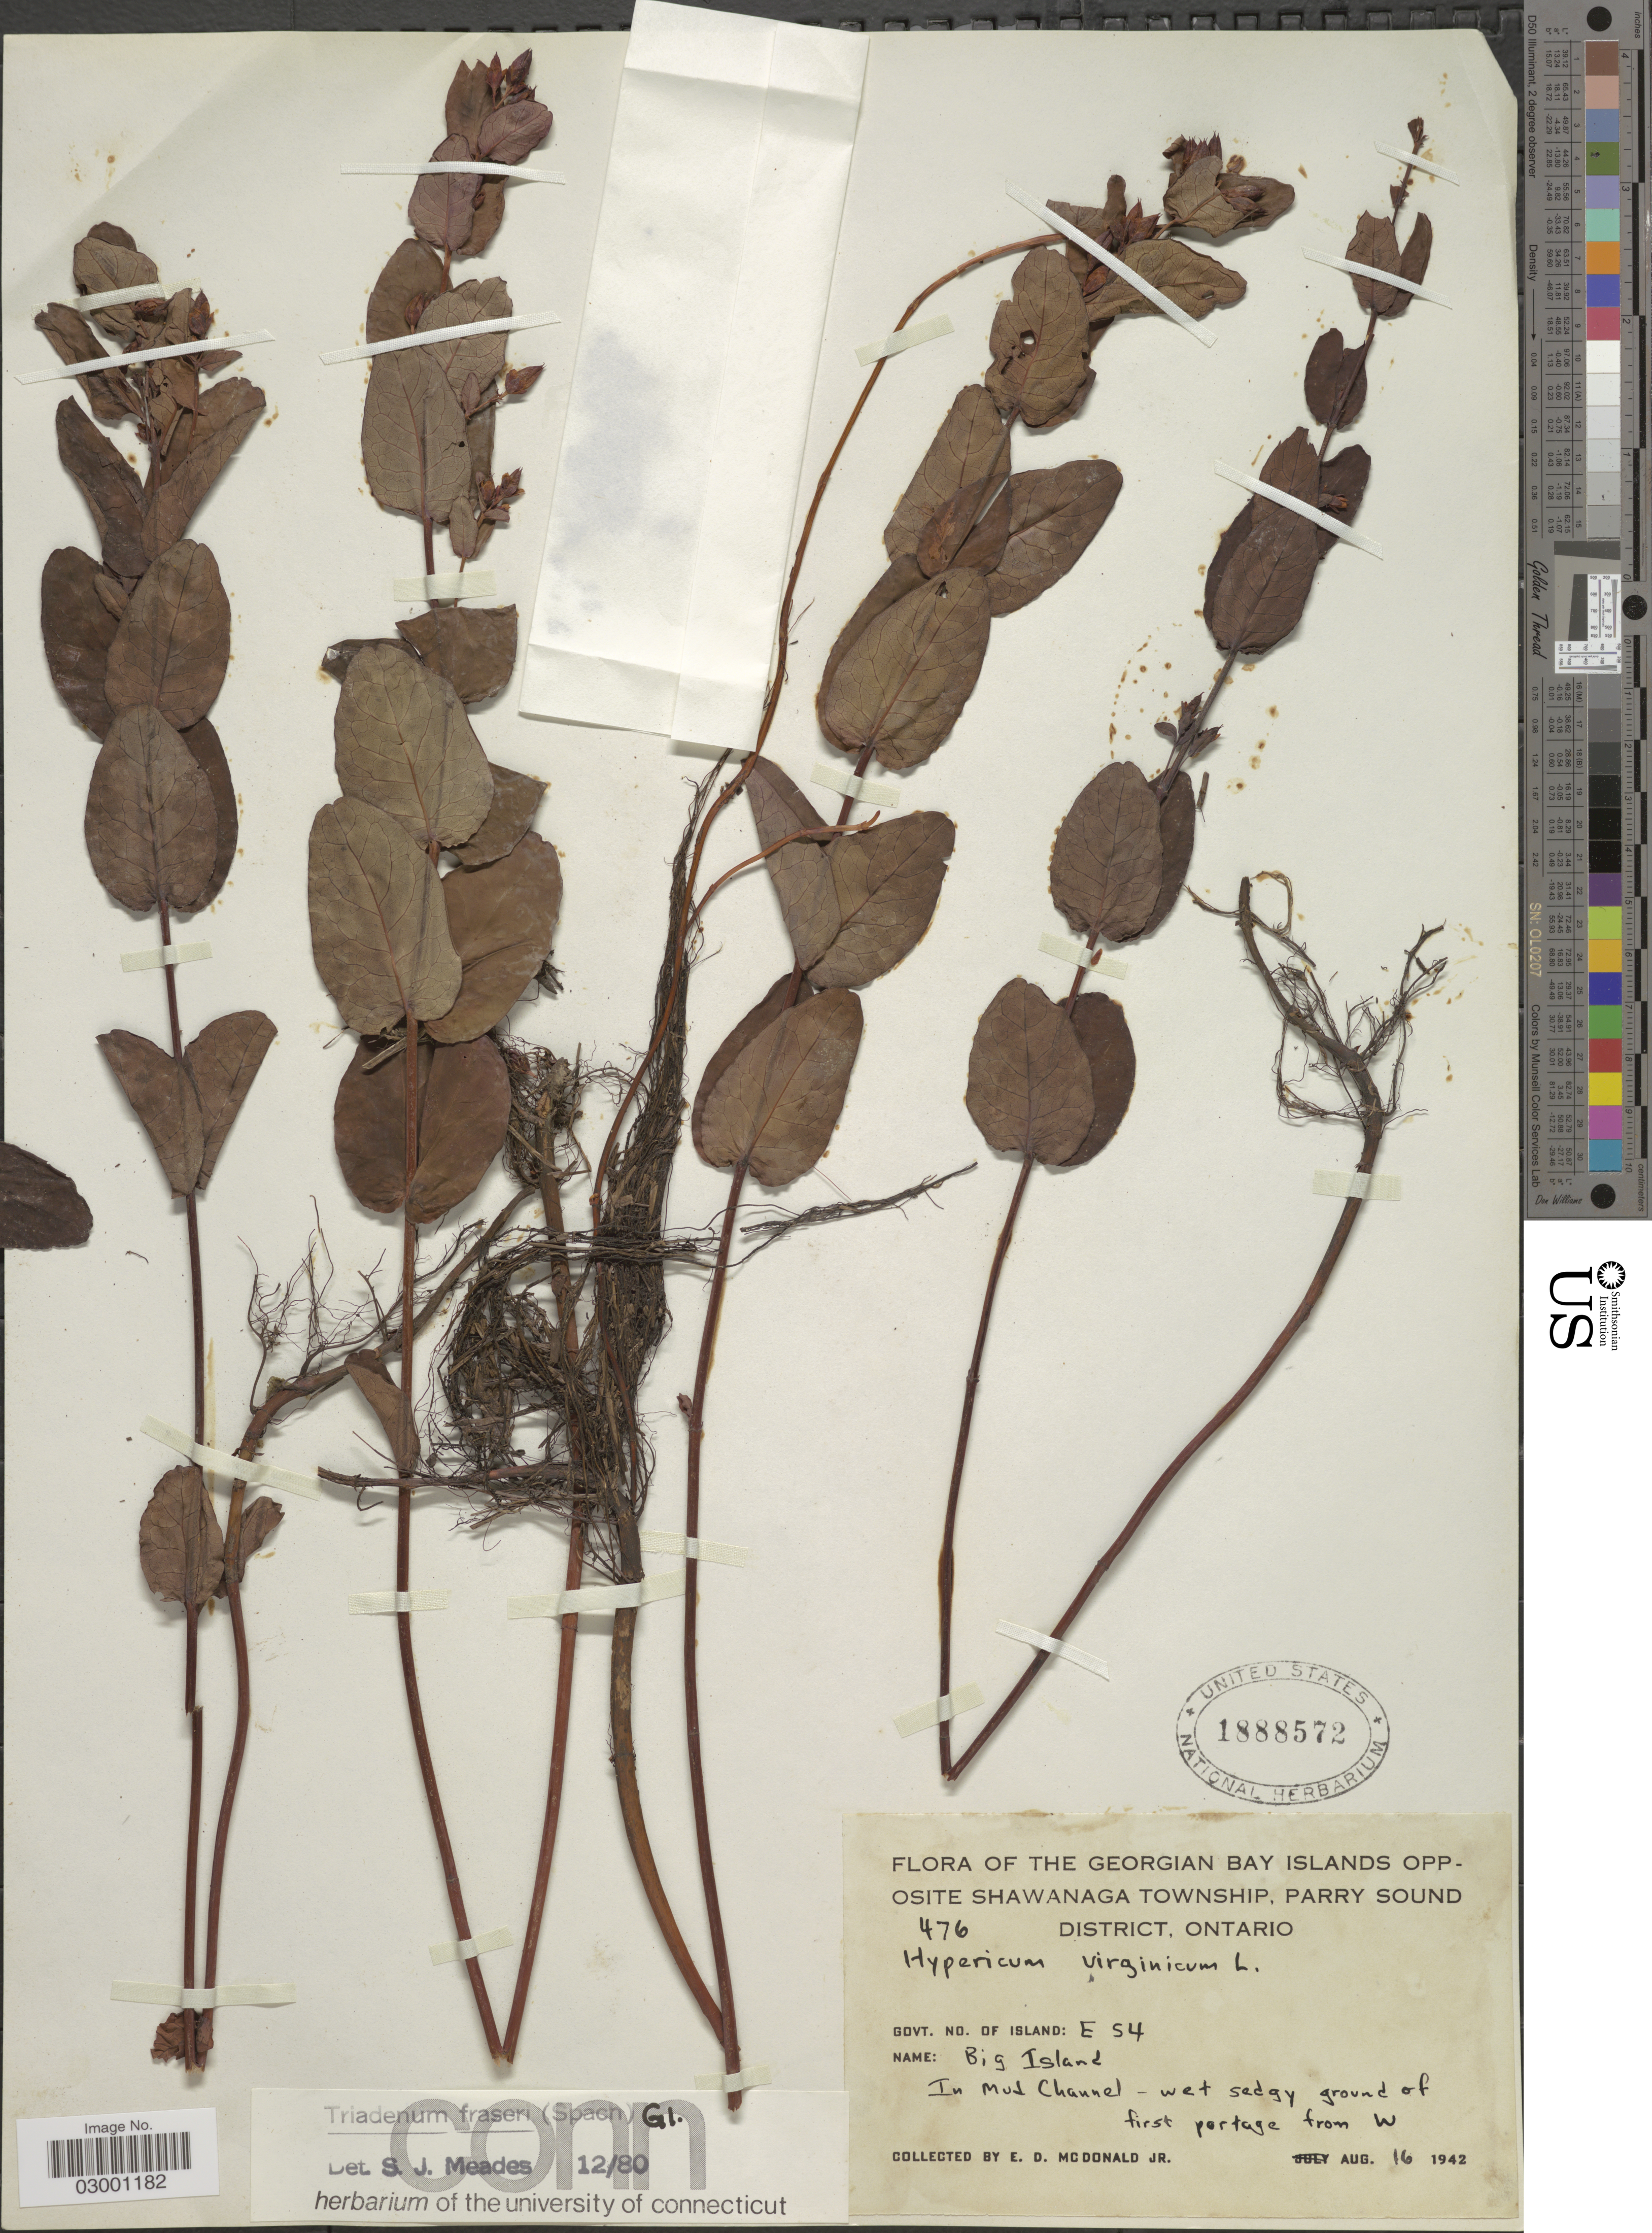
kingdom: Plantae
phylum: Tracheophyta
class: Magnoliopsida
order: Malpighiales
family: Hypericaceae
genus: Hypericum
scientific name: Hypericum fraseri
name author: Steud.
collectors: E. D. McDonald Jr.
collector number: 476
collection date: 1942-08-16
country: Canada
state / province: Ontario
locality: The Georgian Bay Islands Opposite Shawanaga Township, Parry Sound District, Big Island.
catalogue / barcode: US 1888572